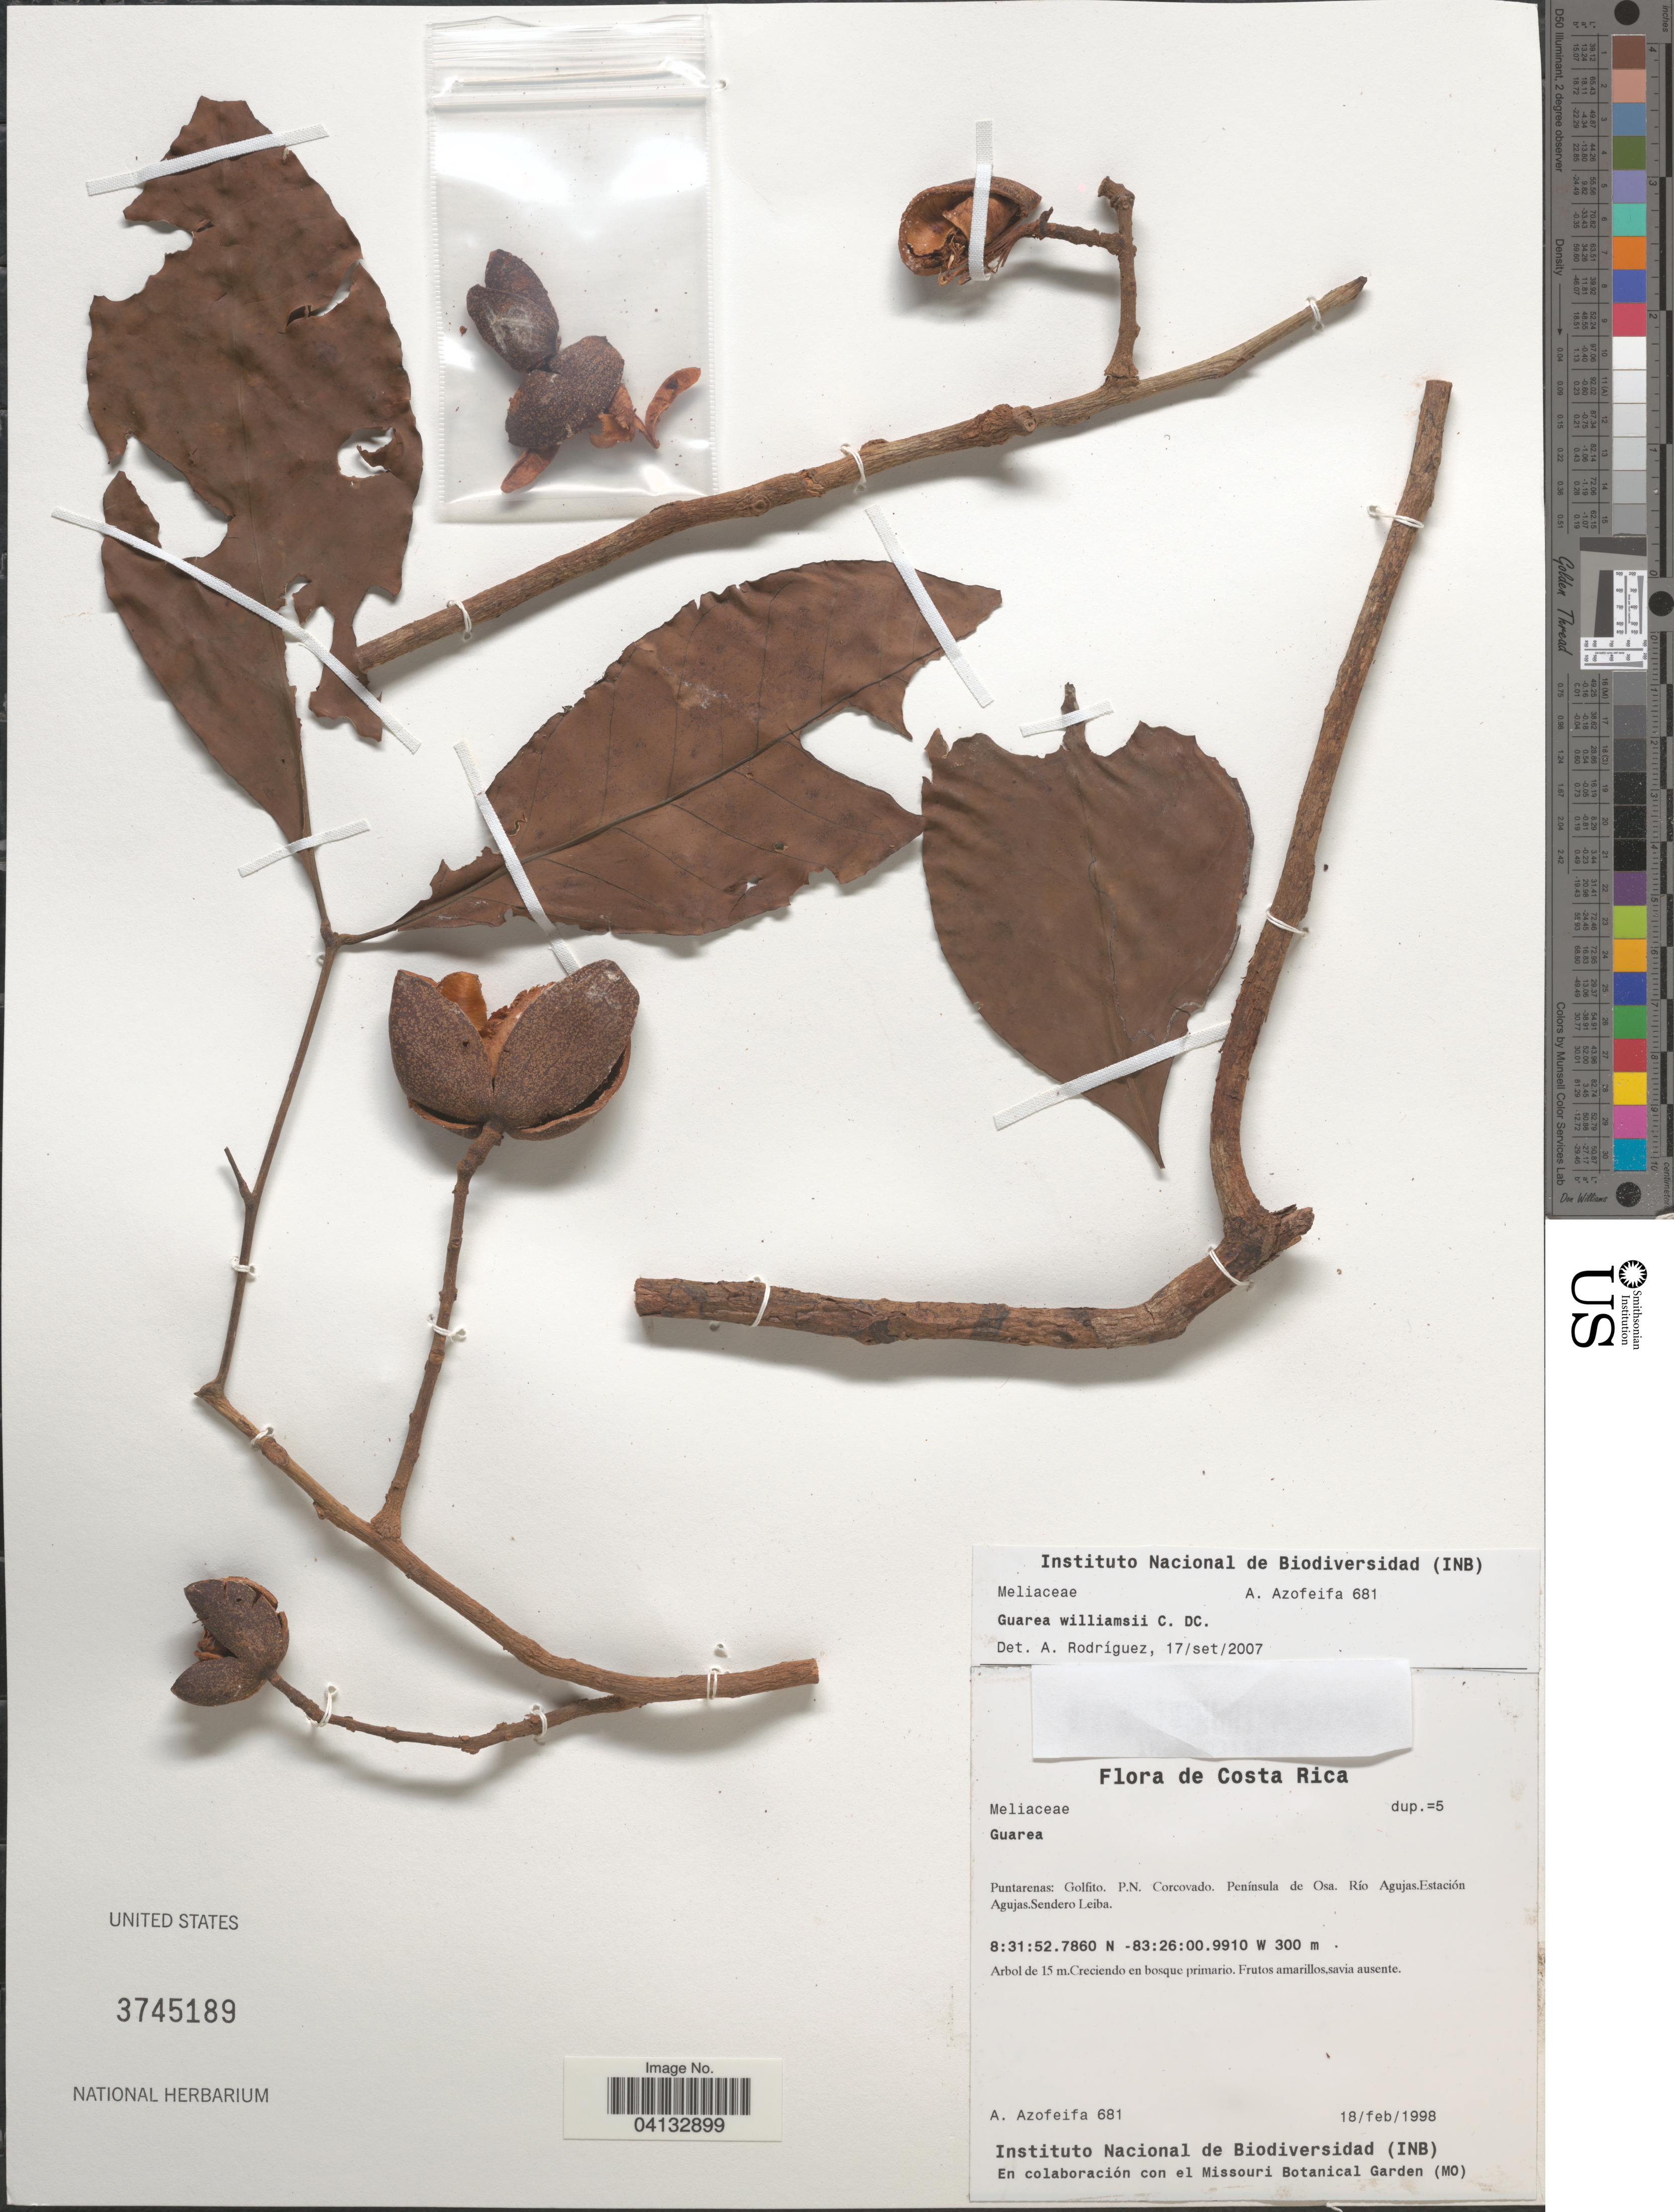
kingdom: Plantae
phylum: Tracheophyta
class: Magnoliopsida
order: Sapindales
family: Meliaceae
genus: Guarea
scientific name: Guarea williamsii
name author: C. DC.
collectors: A. Azofeifa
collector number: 681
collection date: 1998-02-18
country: Costa Rica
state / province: Puntarenas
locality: Golfito. P.N. Corcovado. Península de Osa. Río Agujas. Estación Agujas. Sendero Leiba.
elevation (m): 300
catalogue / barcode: US 3745189